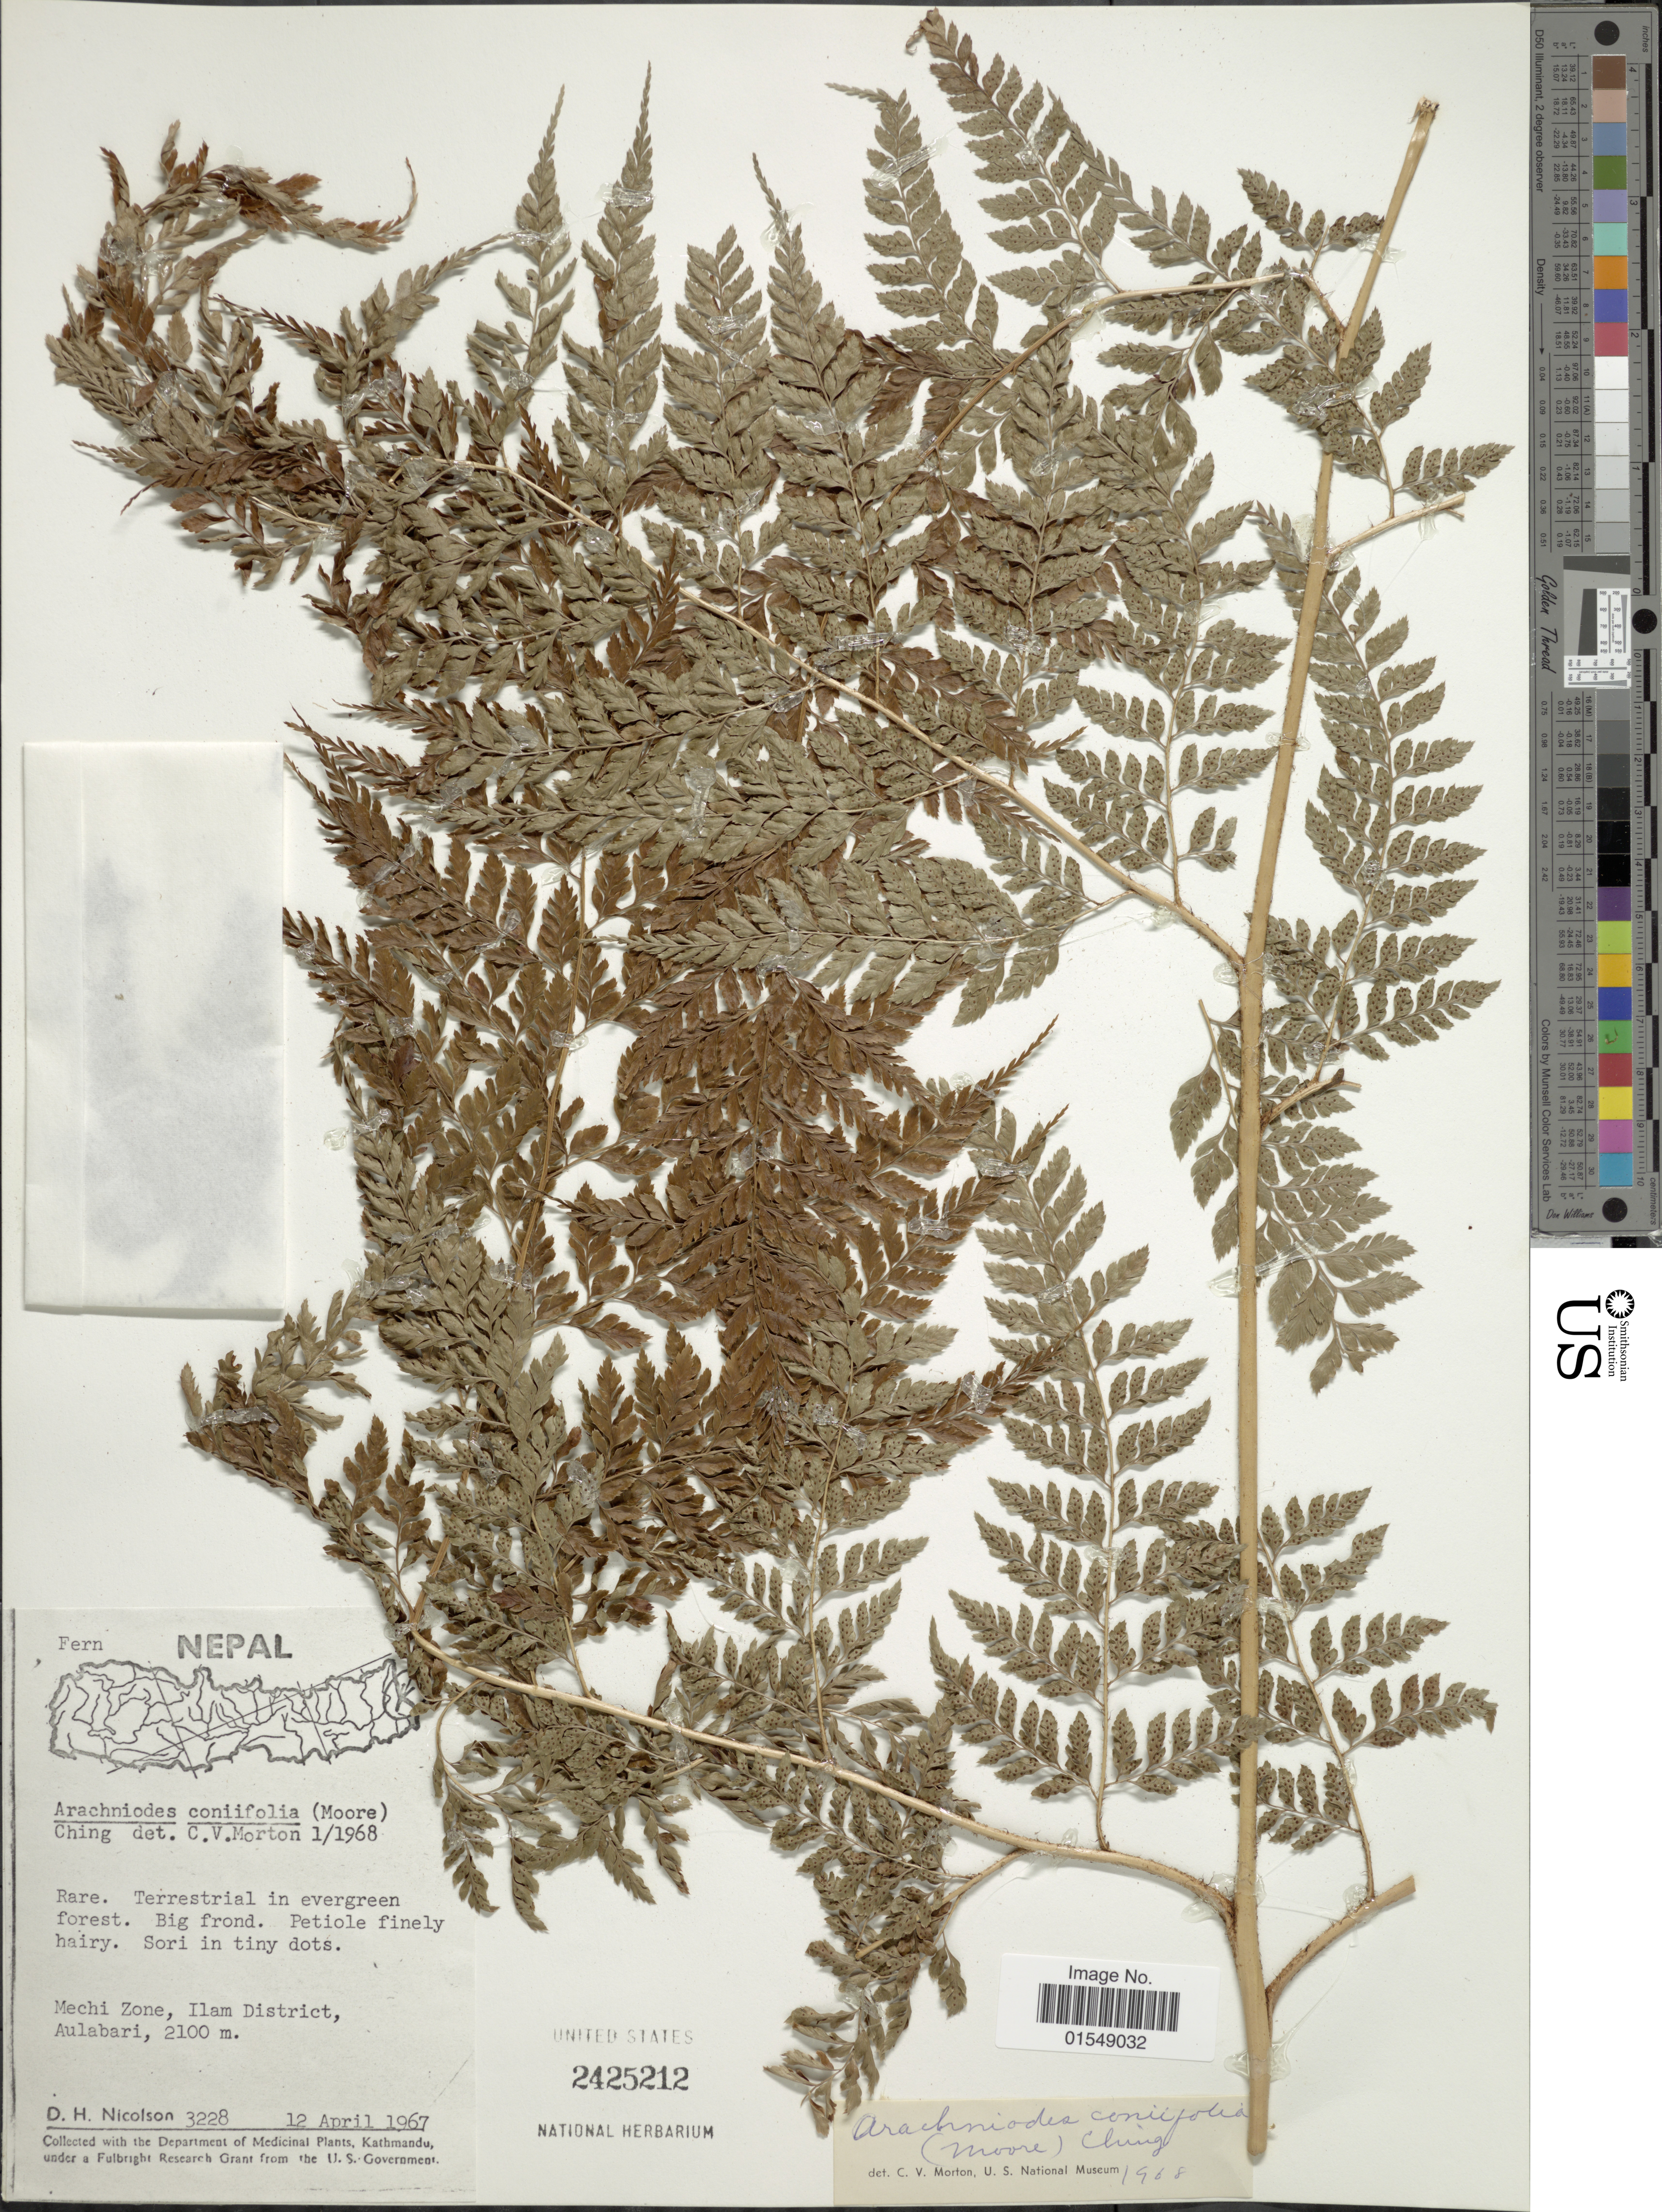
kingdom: Plantae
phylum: Tracheophyta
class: Polypodiopsida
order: Polypodiales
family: Dryopteridaceae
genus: Arachniodes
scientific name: Arachniodes coniifolia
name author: (T. Moore) Ching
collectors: D. H. Nicolson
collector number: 3228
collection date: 1967-04-12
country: Nepal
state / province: Mechi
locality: Mechi Zone, Ilam District, Aulabari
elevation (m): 2100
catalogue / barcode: US 2425212